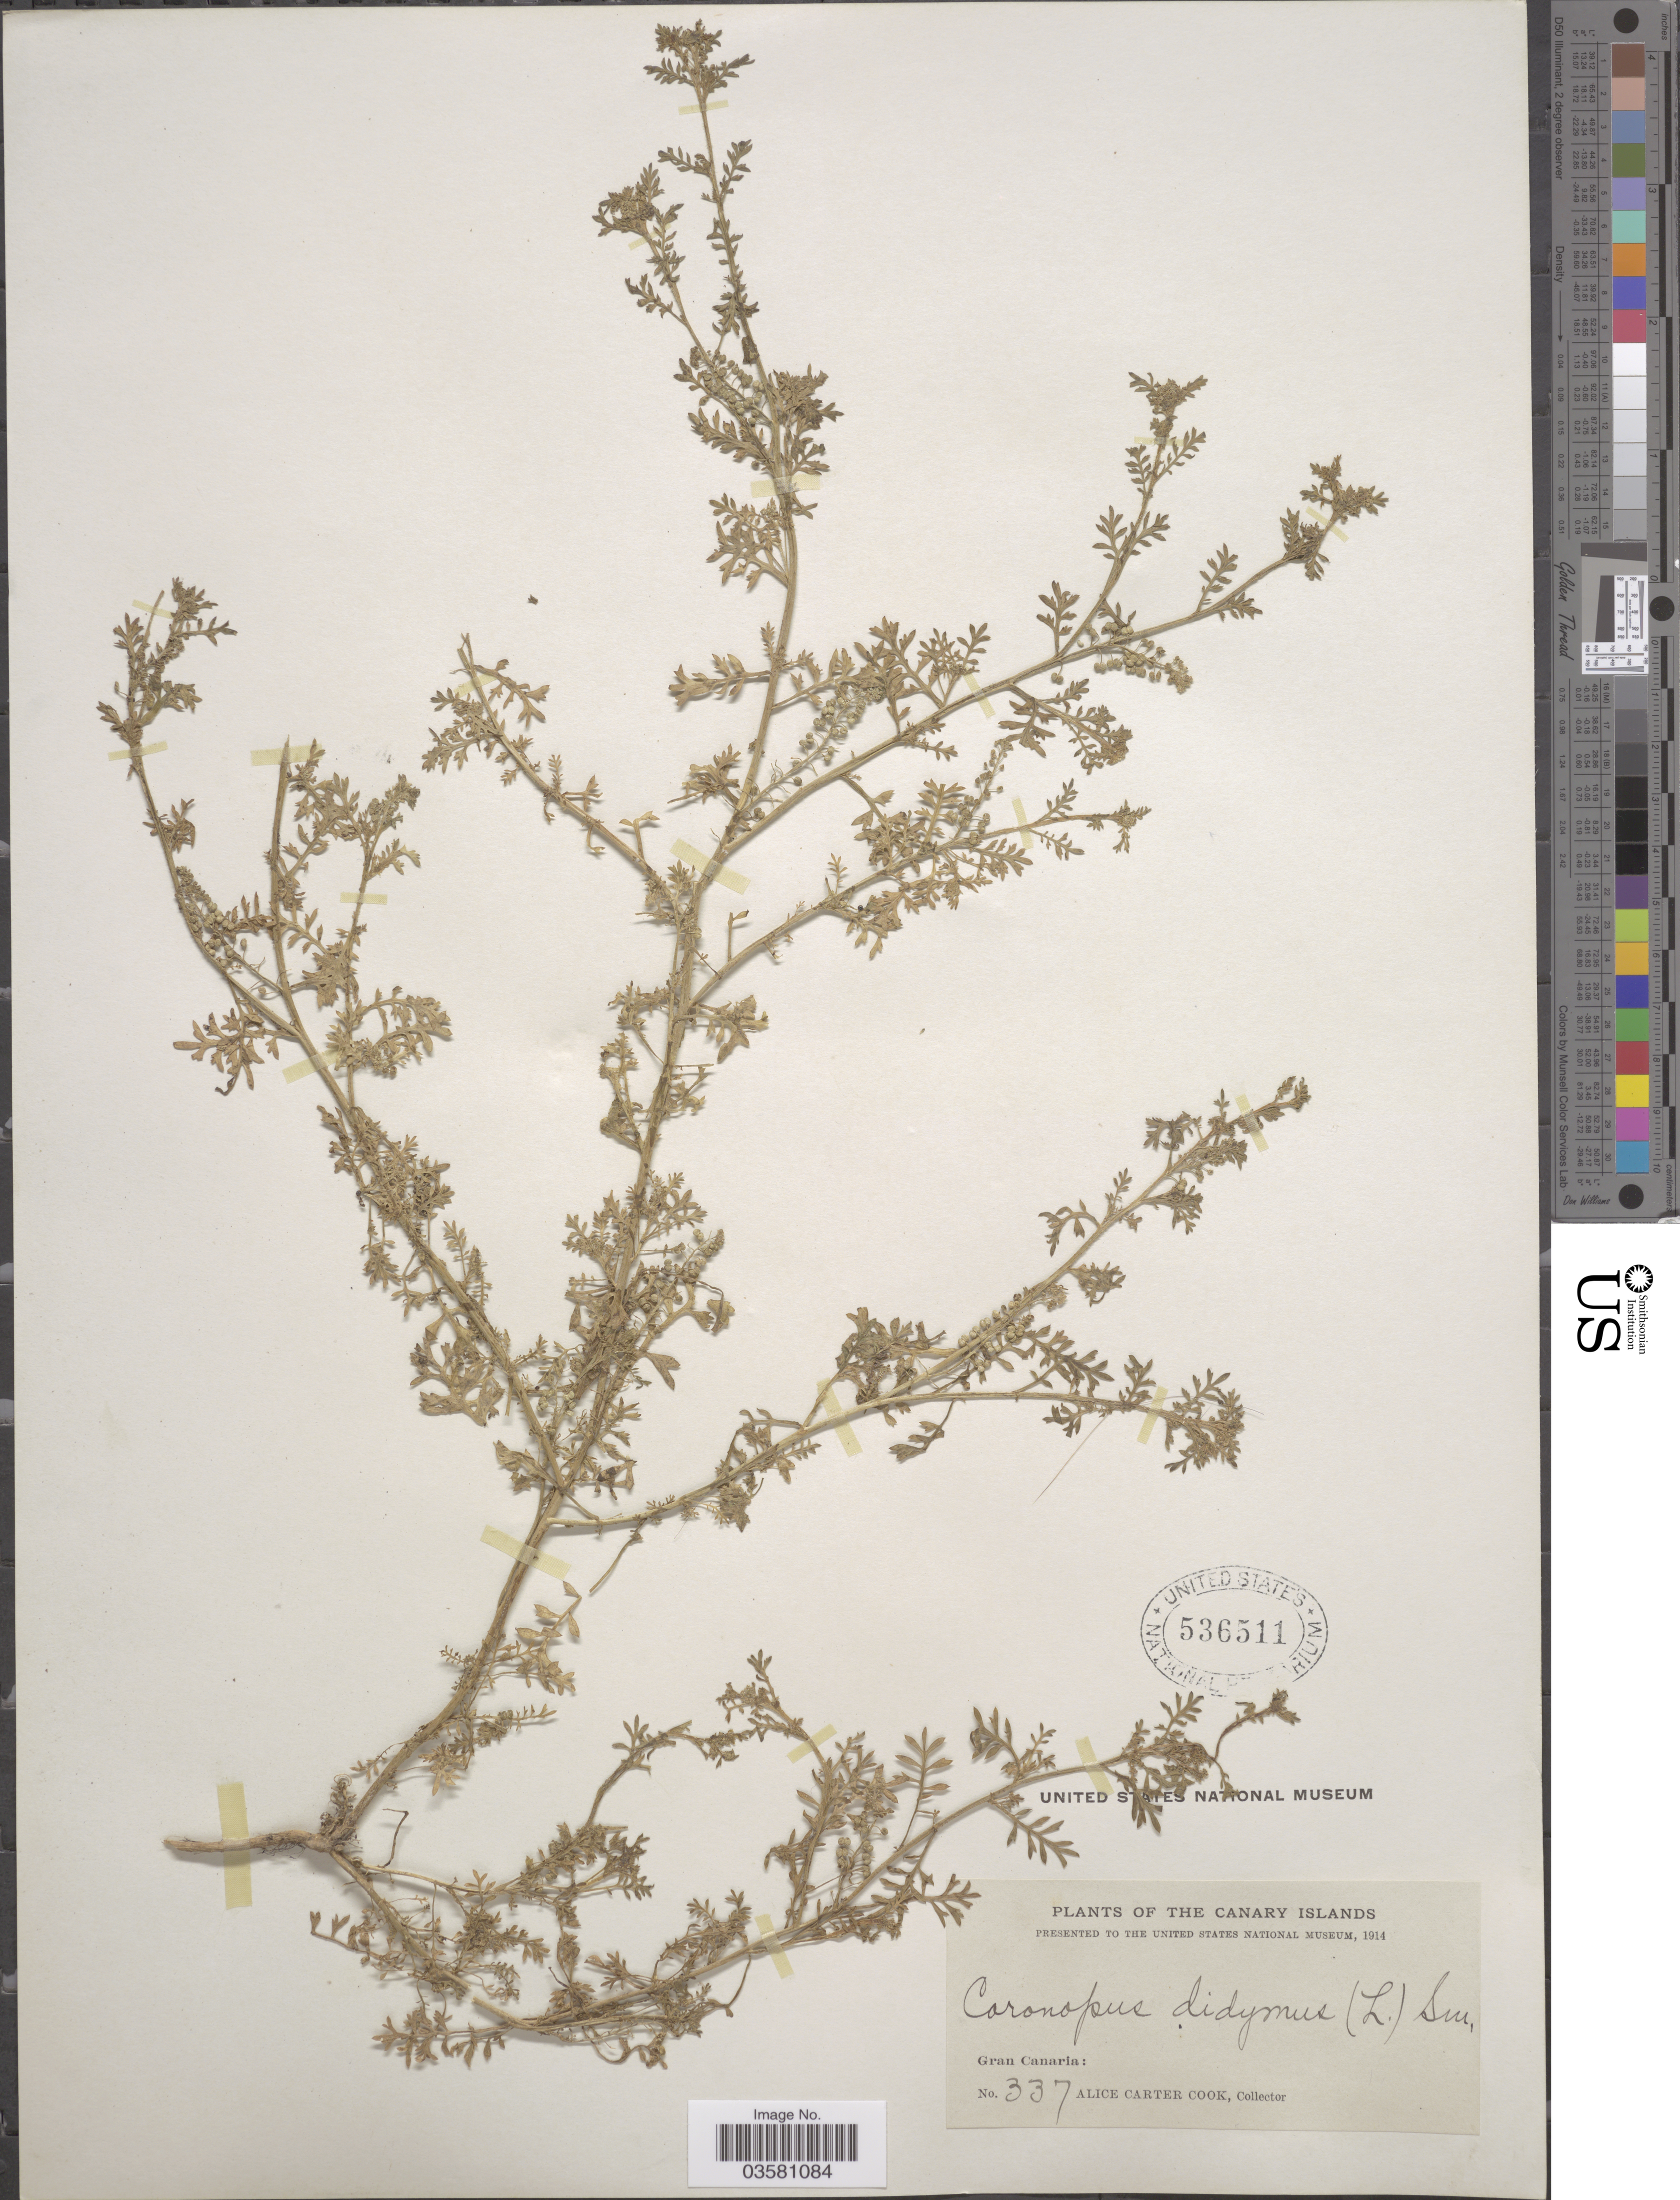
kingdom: Plantae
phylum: Tracheophyta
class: Magnoliopsida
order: Brassicales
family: Brassicaceae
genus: Lepidium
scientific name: Lepidium didymum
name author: L.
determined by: Strong, M. T., (US), Smithsonian Institution - National Museum of Natural History (UNITED STATES)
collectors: Alice C. Cook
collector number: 337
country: Spain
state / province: Canarias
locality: The Canary Islands. Gran Canaria.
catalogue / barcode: US 536511